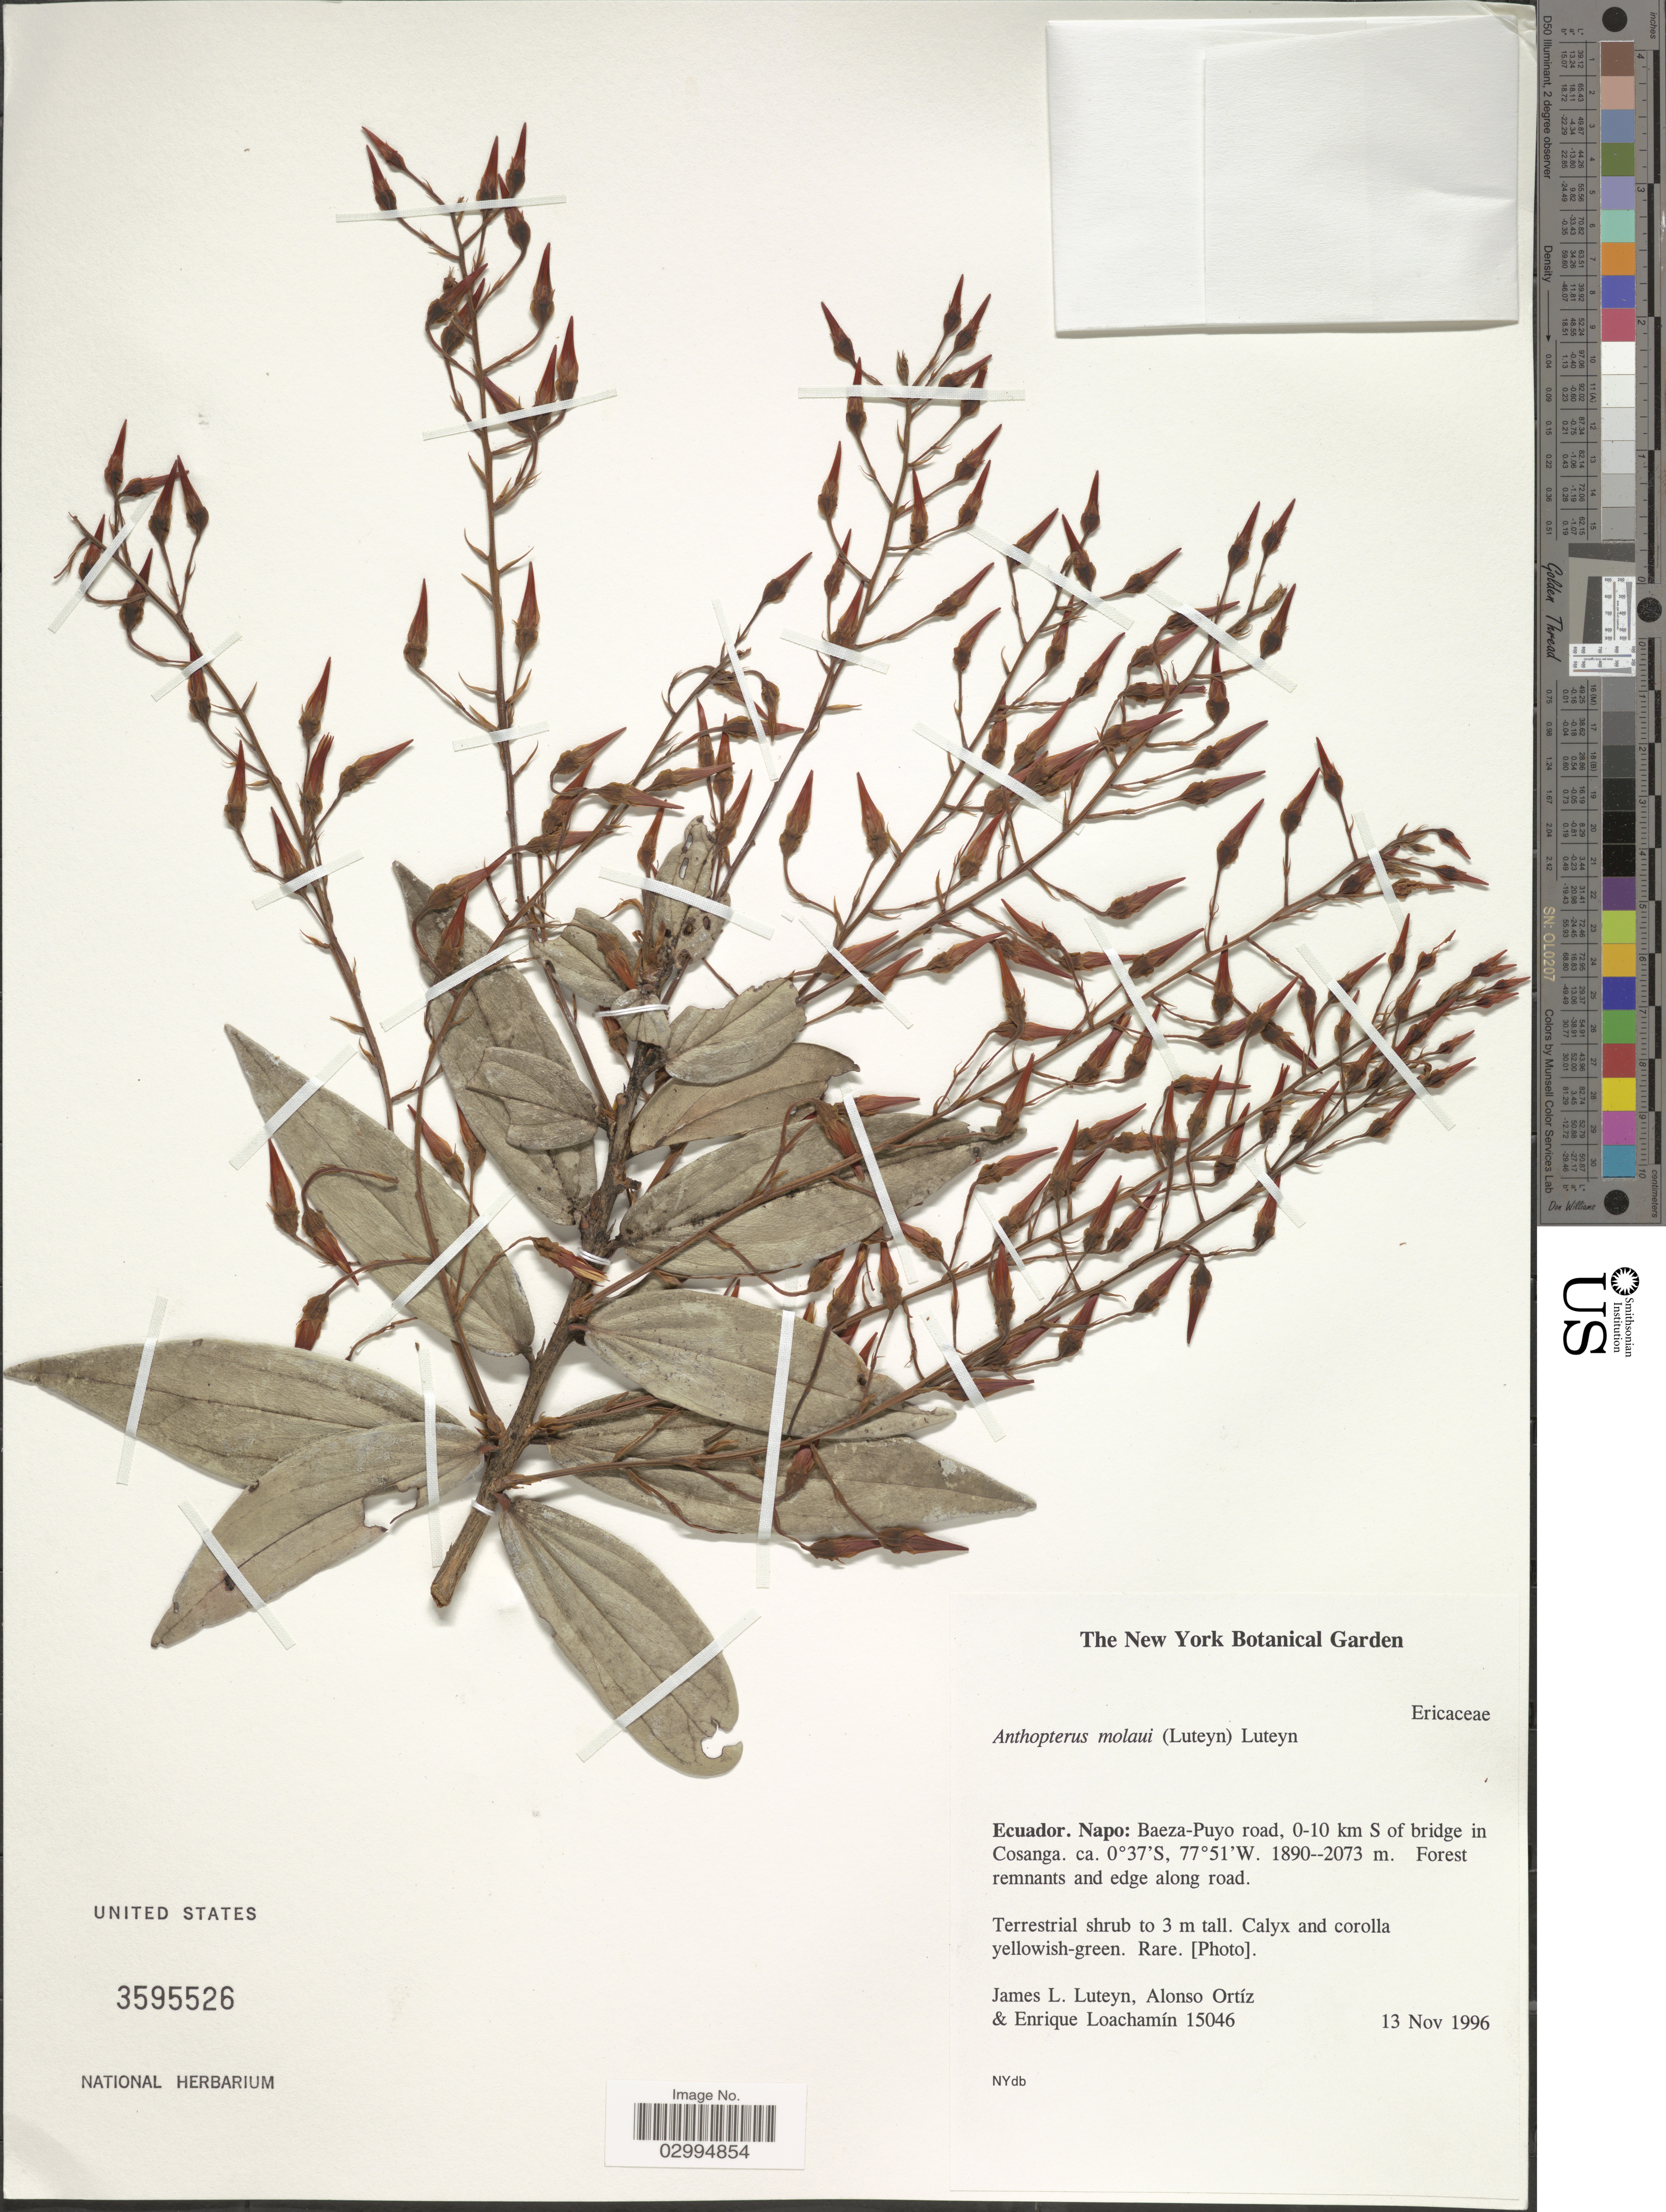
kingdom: Plantae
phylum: Tracheophyta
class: Magnoliopsida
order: Ericales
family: Ericaceae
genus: Anthopterus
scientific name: Anthopterus molaui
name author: (Luteyn) Luteyn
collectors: J. Luteyn, A. Ortiz & E. Loachamin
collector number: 1506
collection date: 1996-11-13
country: Ecuador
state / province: Napo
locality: Baeza-Puyo road, 0-10 km S of bridge in Cosanga.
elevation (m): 1890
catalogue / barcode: US 3595526